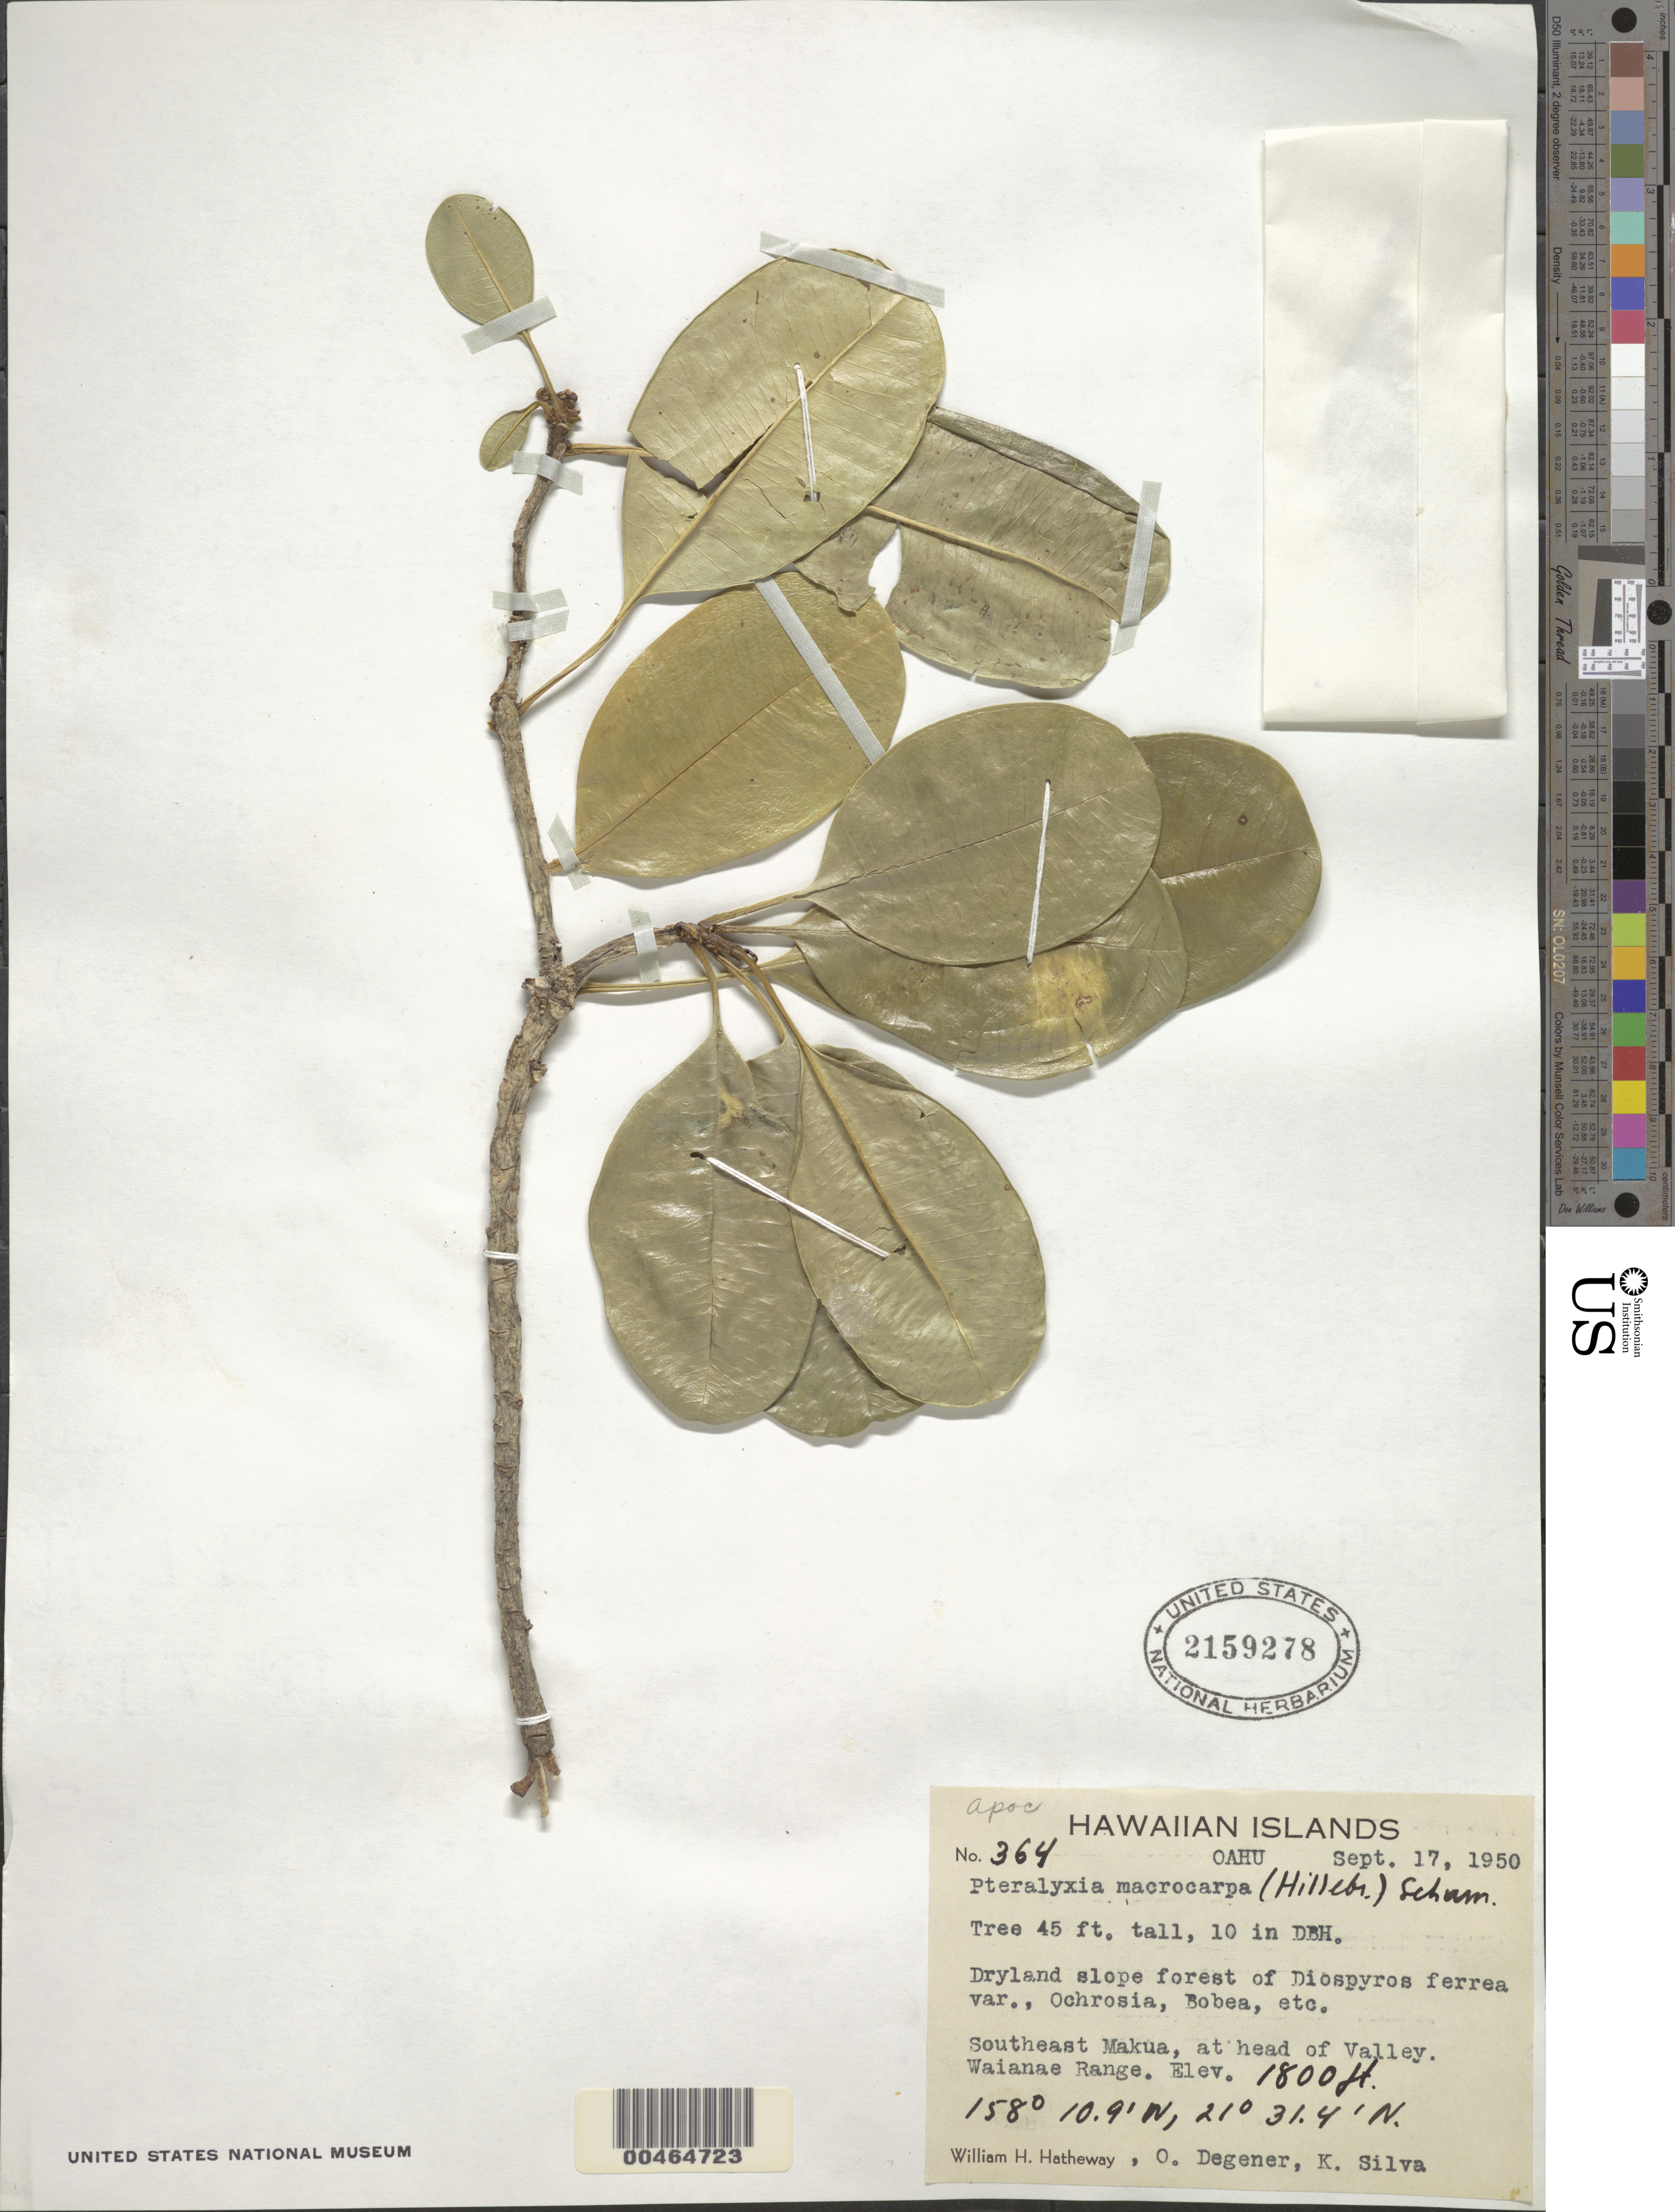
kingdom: Plantae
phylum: Tracheophyta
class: Magnoliopsida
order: Gentianales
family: Apocynaceae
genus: Pteralyxia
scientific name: Pteralyxia macrocarpa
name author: (Hillebr.) K. Schum.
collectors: W. H. Hatheway, O. Degener & K. Silva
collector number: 364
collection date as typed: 17 Sep 1950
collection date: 1950-09-17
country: United States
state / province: Hawaii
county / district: Honolulu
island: Oahu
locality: SE Makua, at head of Valley, Waianae Range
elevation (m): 549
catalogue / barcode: US 2159278